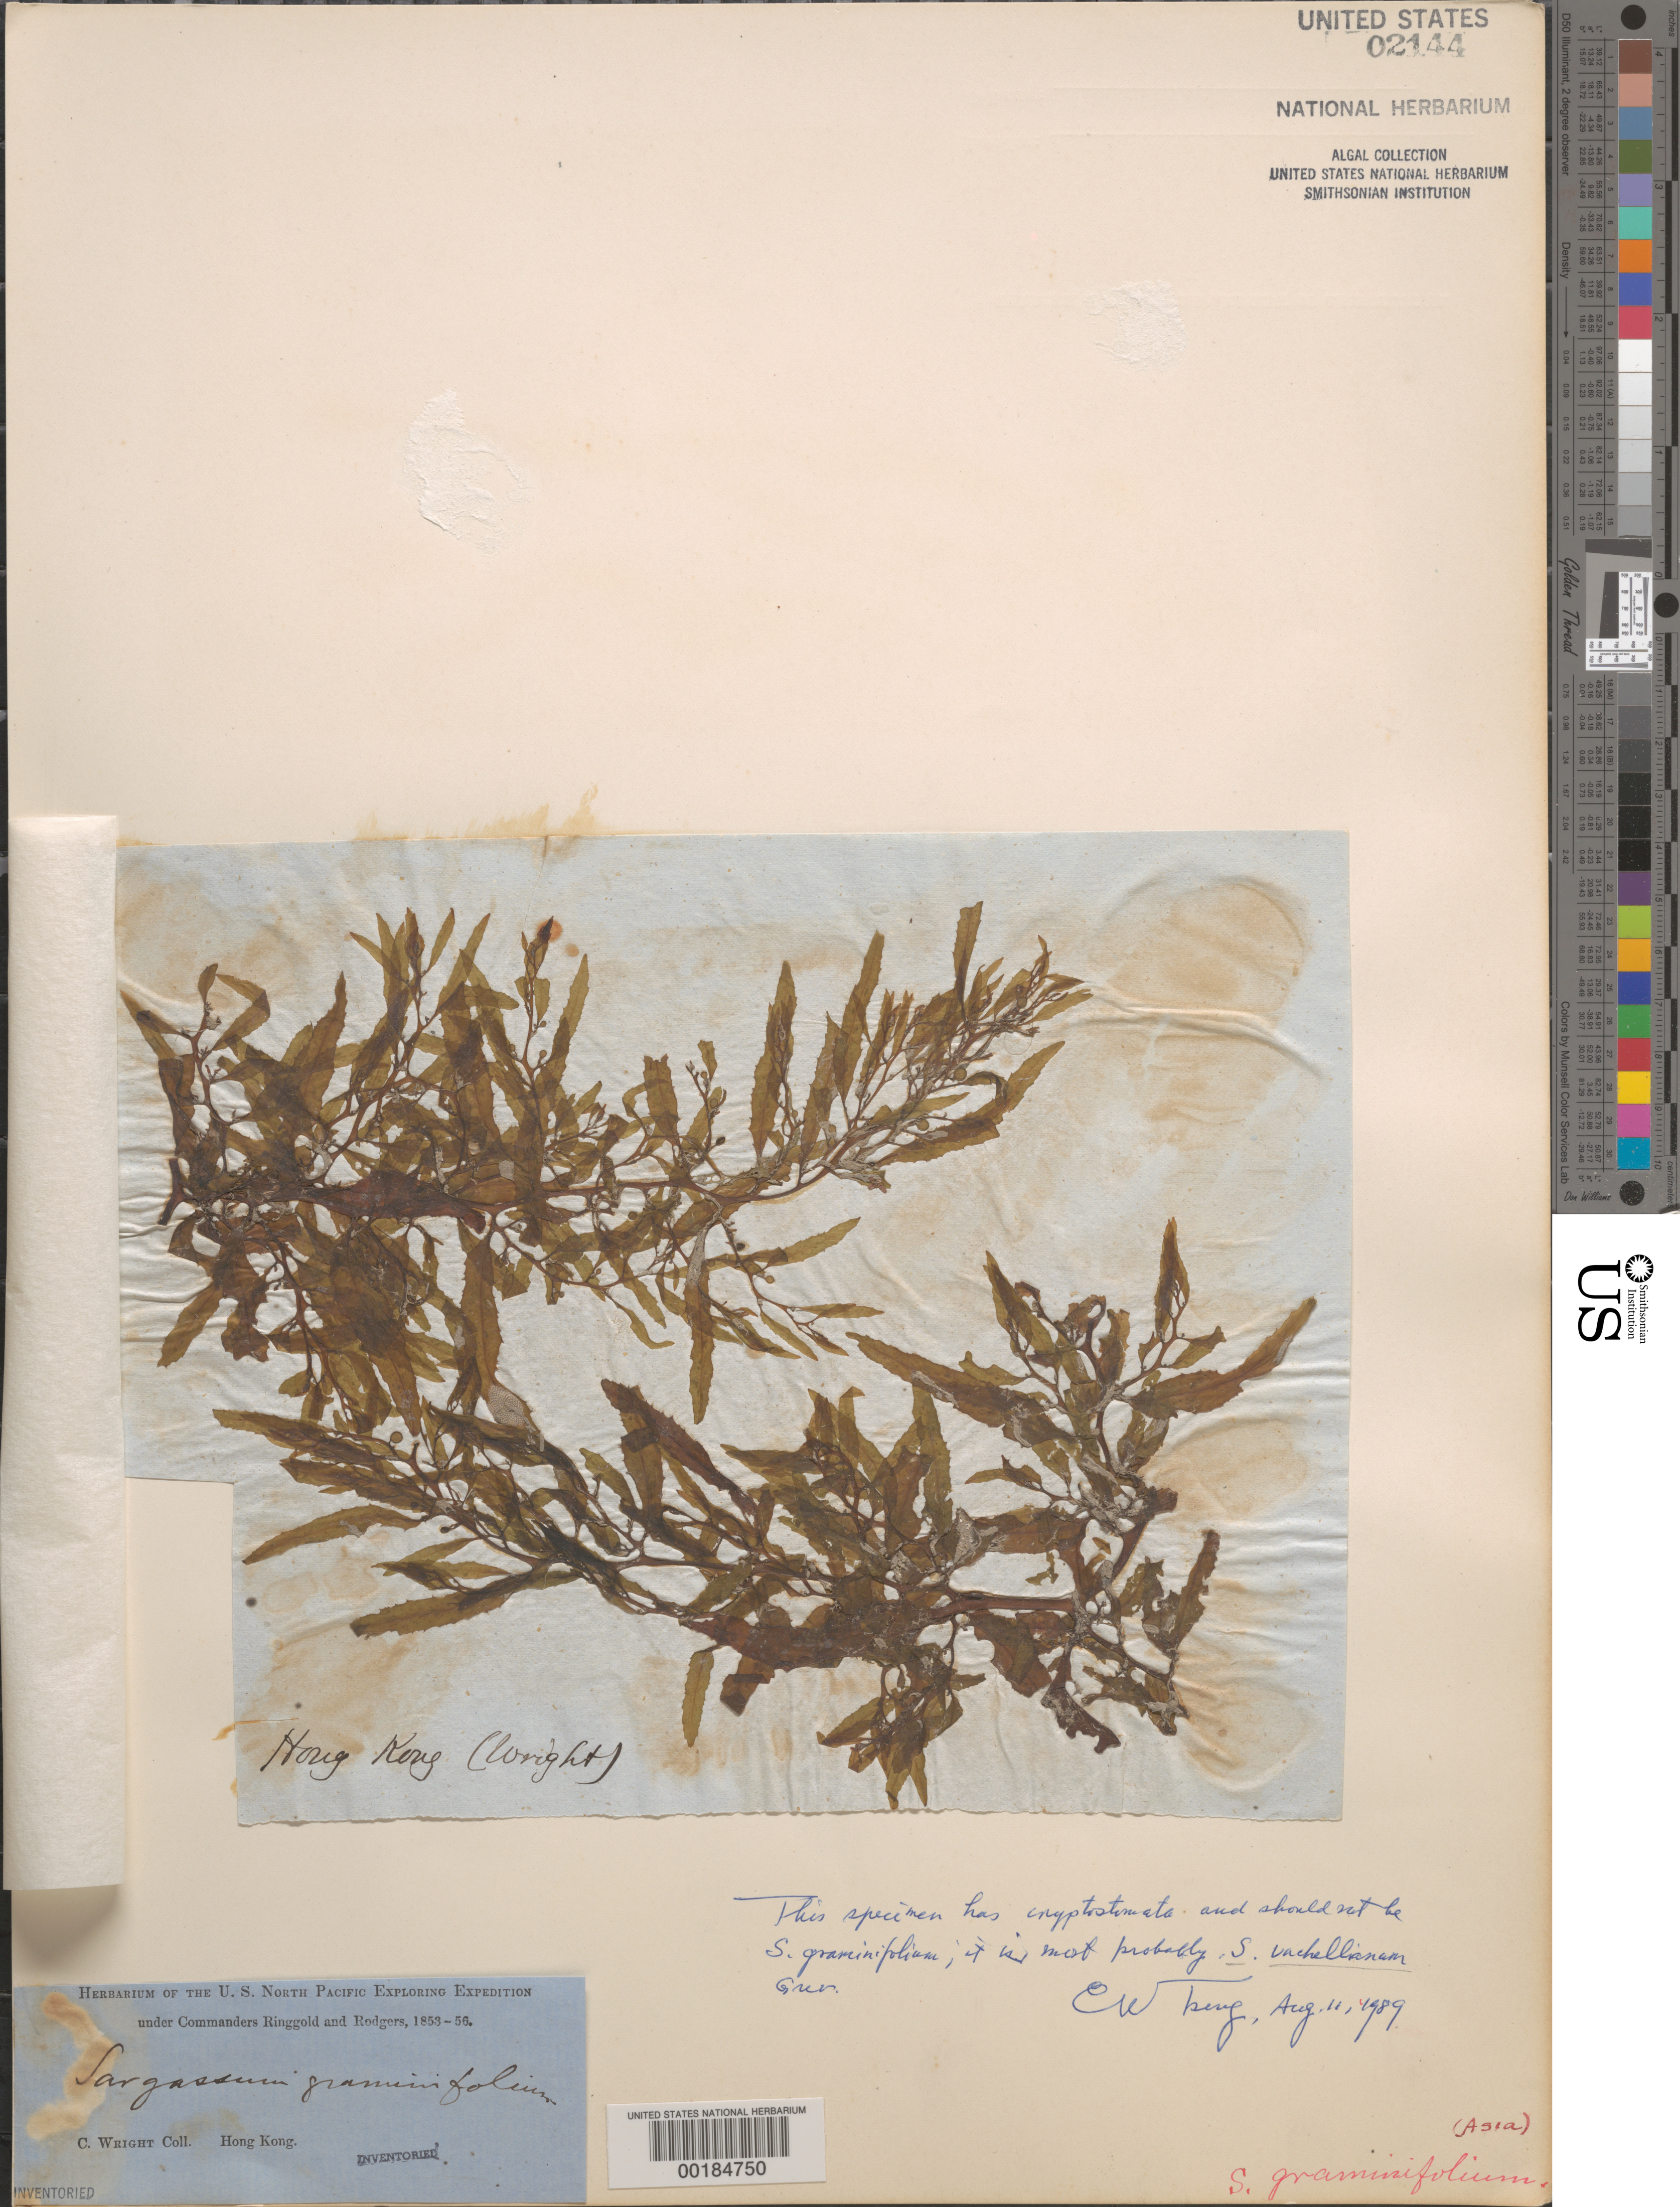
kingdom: Chromista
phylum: Ochrophyta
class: Phaeophyceae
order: Fucales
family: Sargassaceae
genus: Sargassum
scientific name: Sargassum vachellianum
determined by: Tseng, C. K.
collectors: C. Wright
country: China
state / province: Hong Kong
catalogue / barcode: US 2144